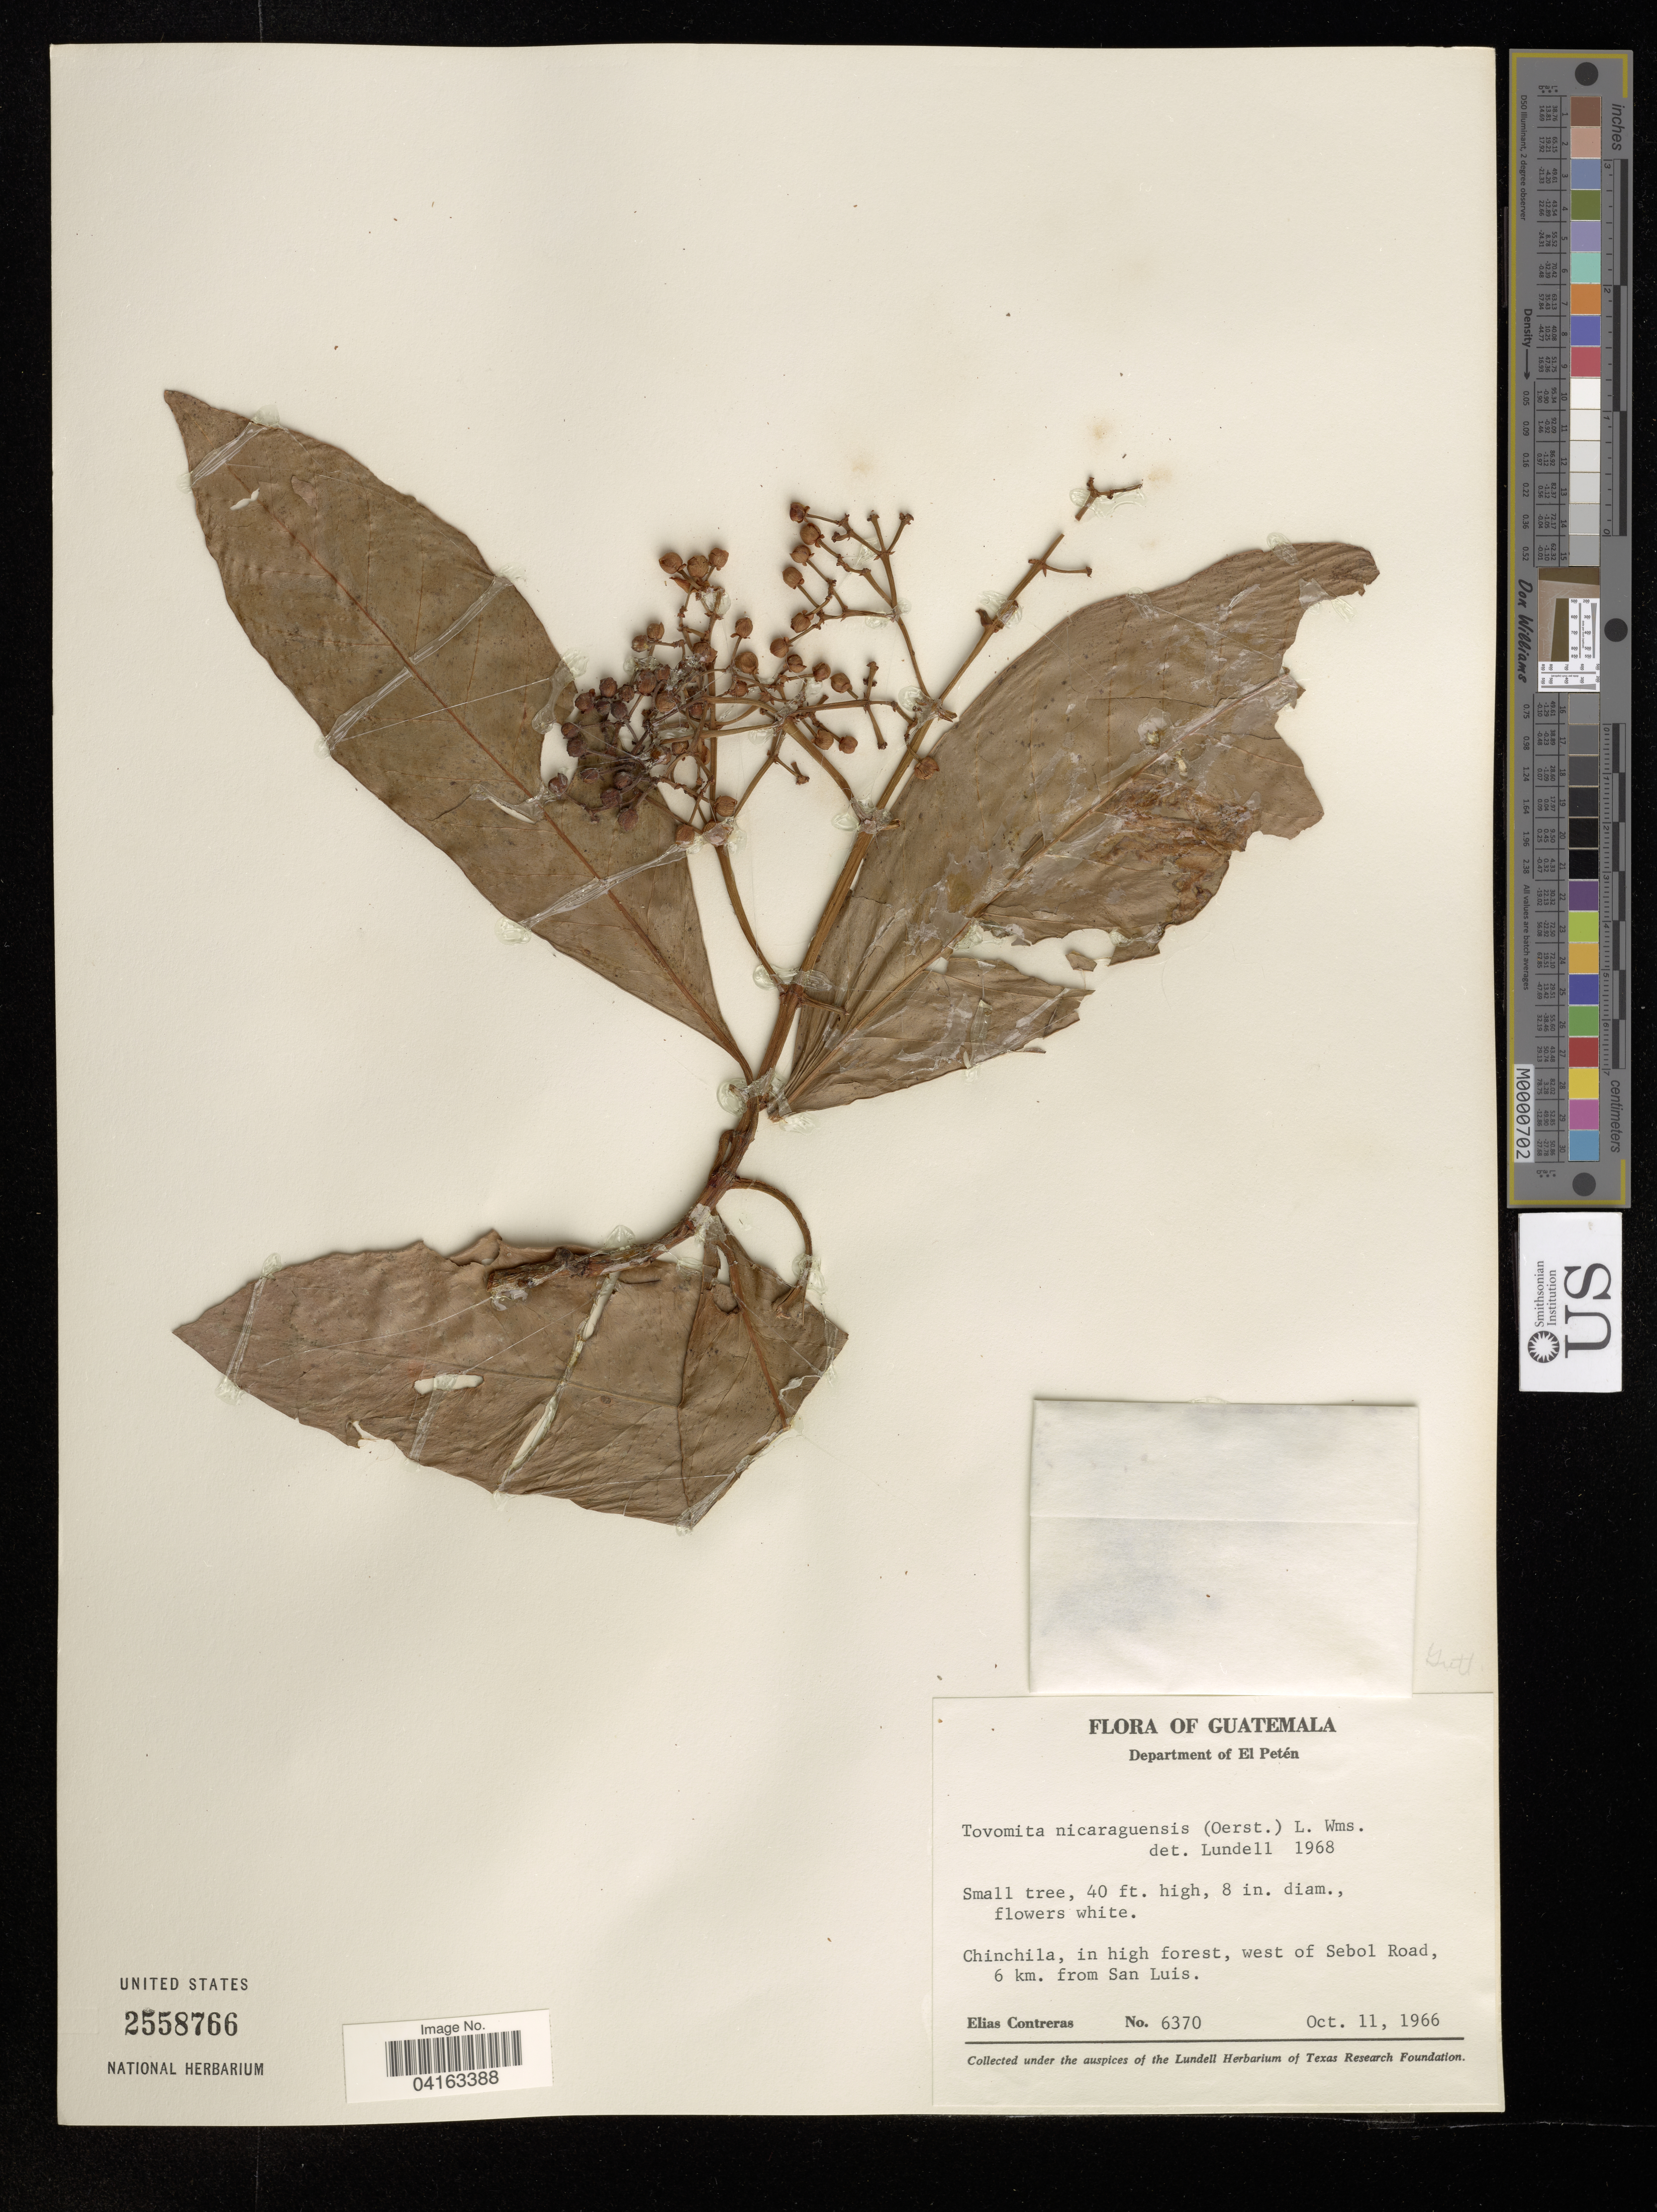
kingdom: Plantae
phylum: Tracheophyta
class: Magnoliopsida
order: Malpighiales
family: Clusiaceae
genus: Tovomitopsis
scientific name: Tovomitopsis nicaraguensis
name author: Oerst. ex Triana & Planch.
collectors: E. Contreras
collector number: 6370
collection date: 1966-10-11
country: Guatemala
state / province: El Peten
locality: Chinchila, in high forest, west of Sebol Road, 6 km. from San Luis.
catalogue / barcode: US 2558766